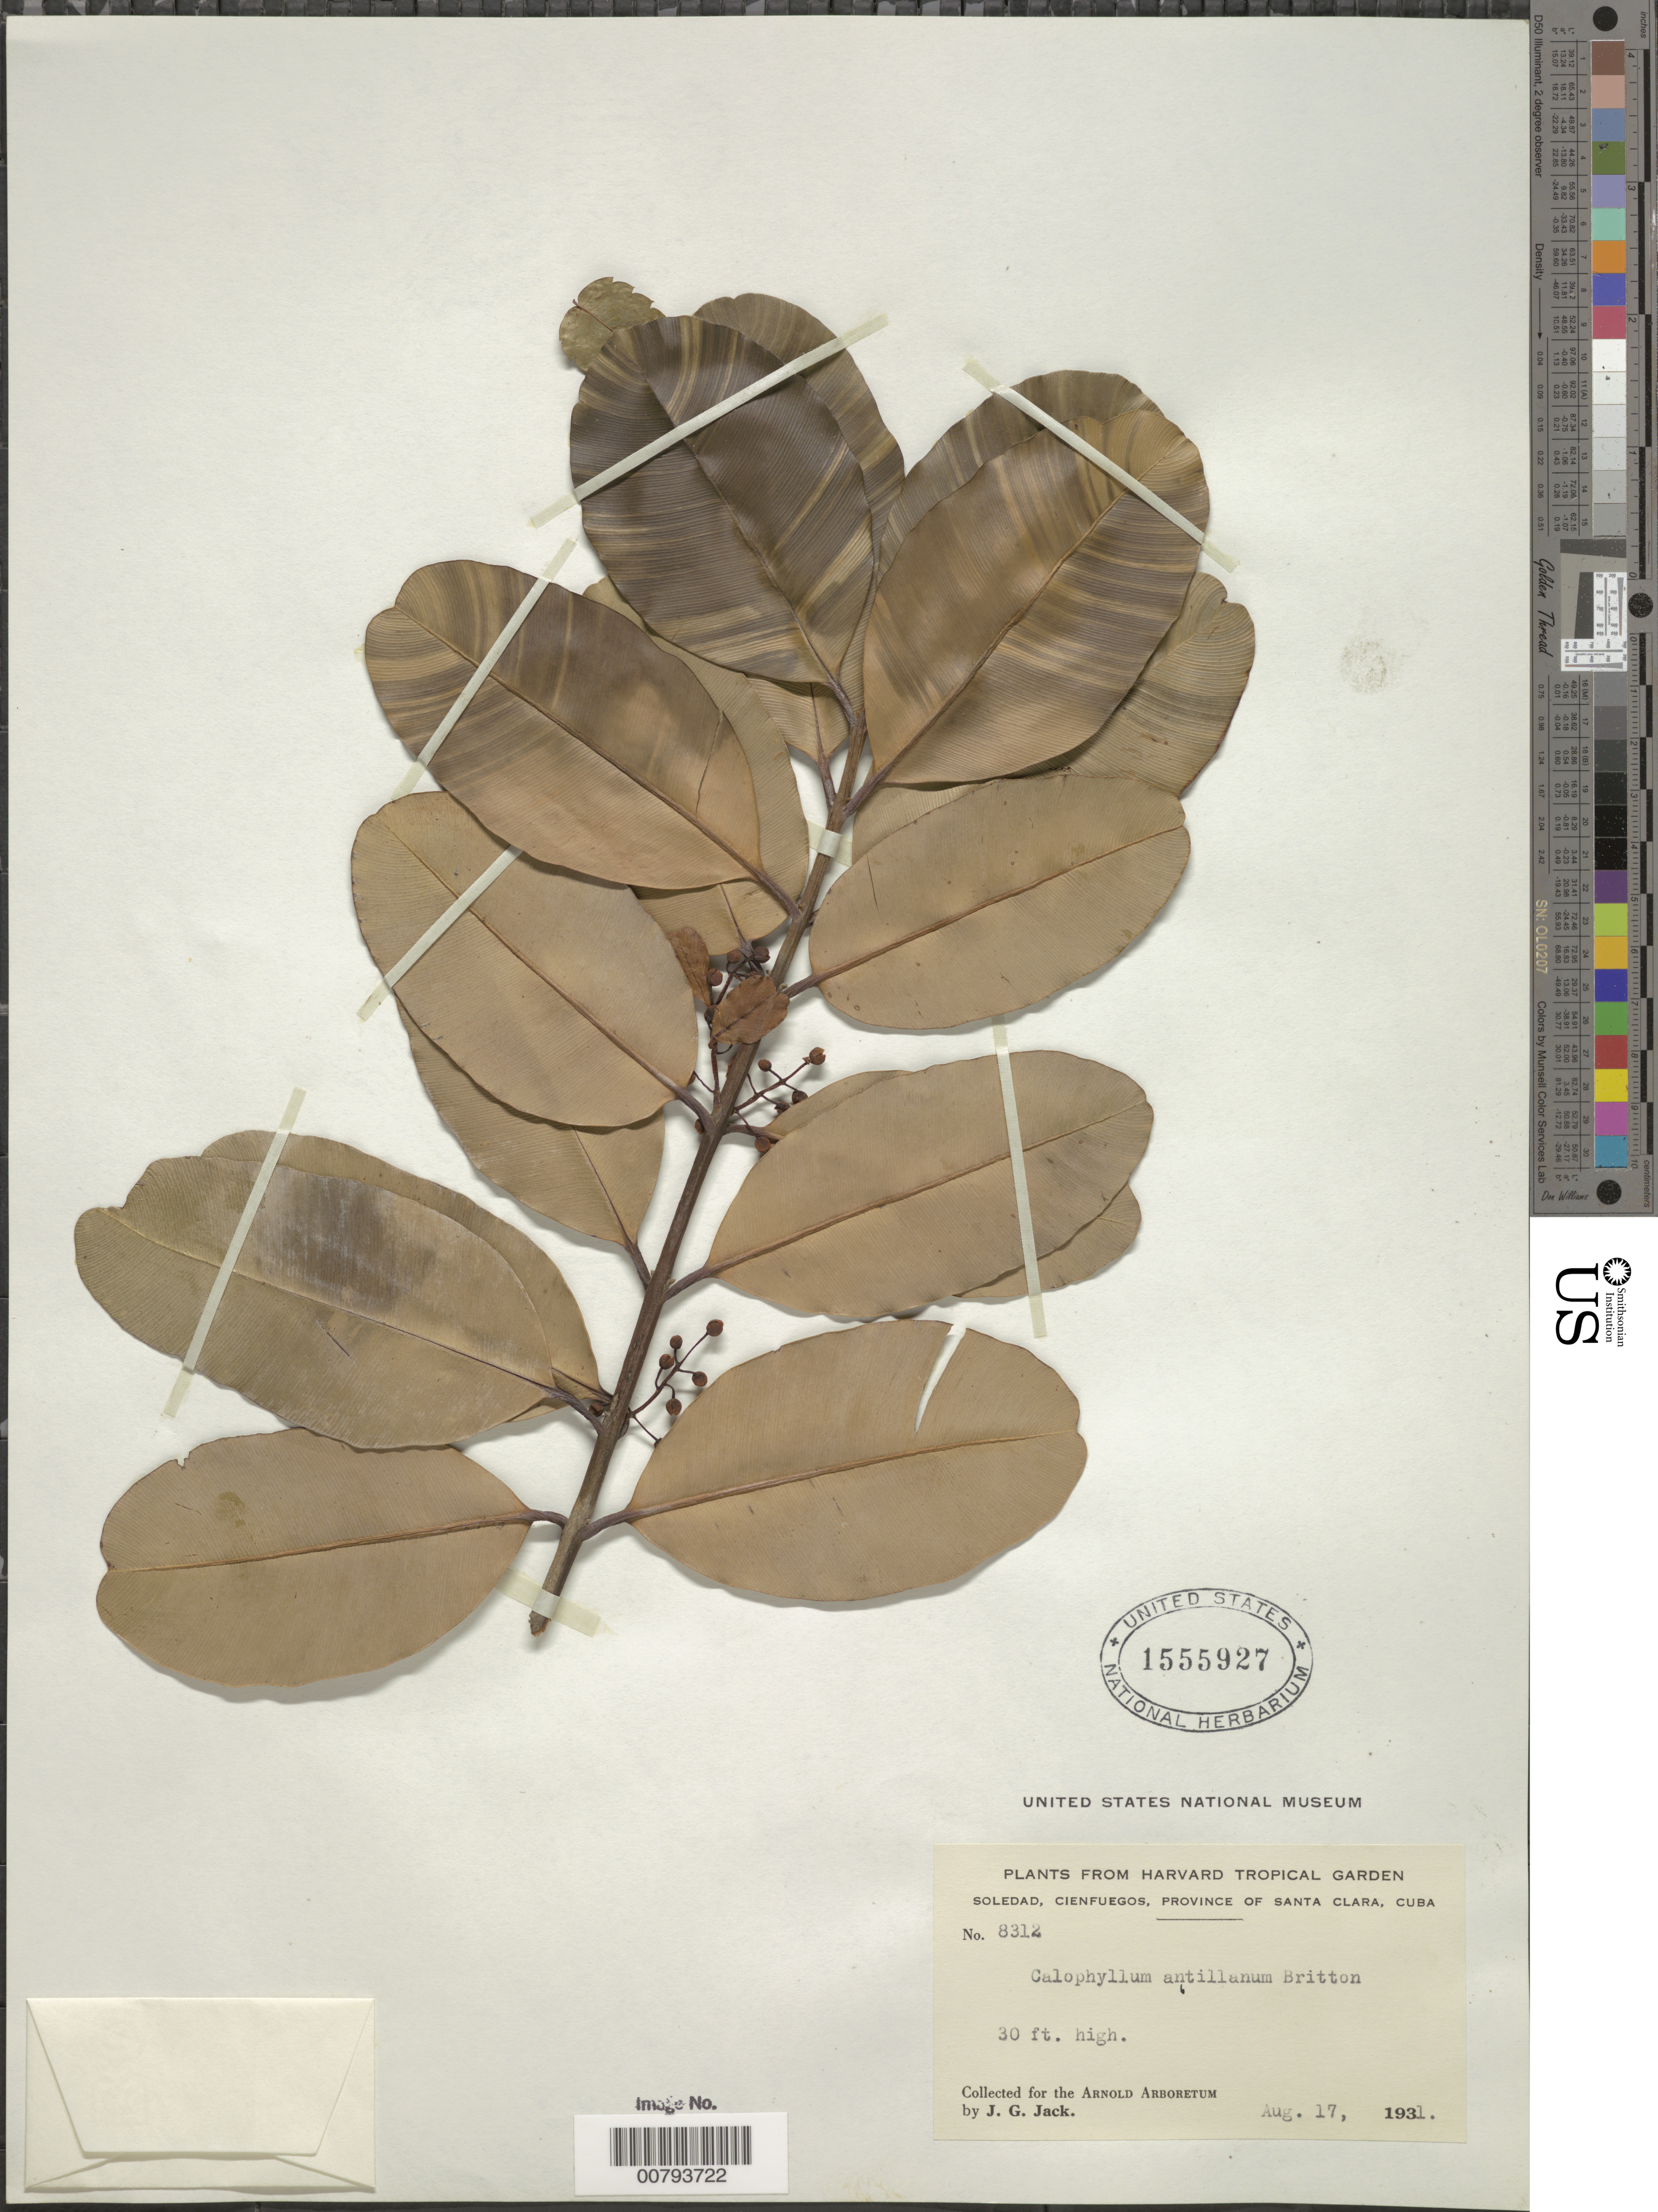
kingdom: Plantae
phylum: Tracheophyta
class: Magnoliopsida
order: Malpighiales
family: Calophyllaceae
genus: Calophyllum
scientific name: Calophyllum calaba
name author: L.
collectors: J. G. Jack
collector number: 8312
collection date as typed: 17 Aug 1931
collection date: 1931-08-17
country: Cuba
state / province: Santa Clara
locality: Solidad, Cienfuegos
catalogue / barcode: US 1555927